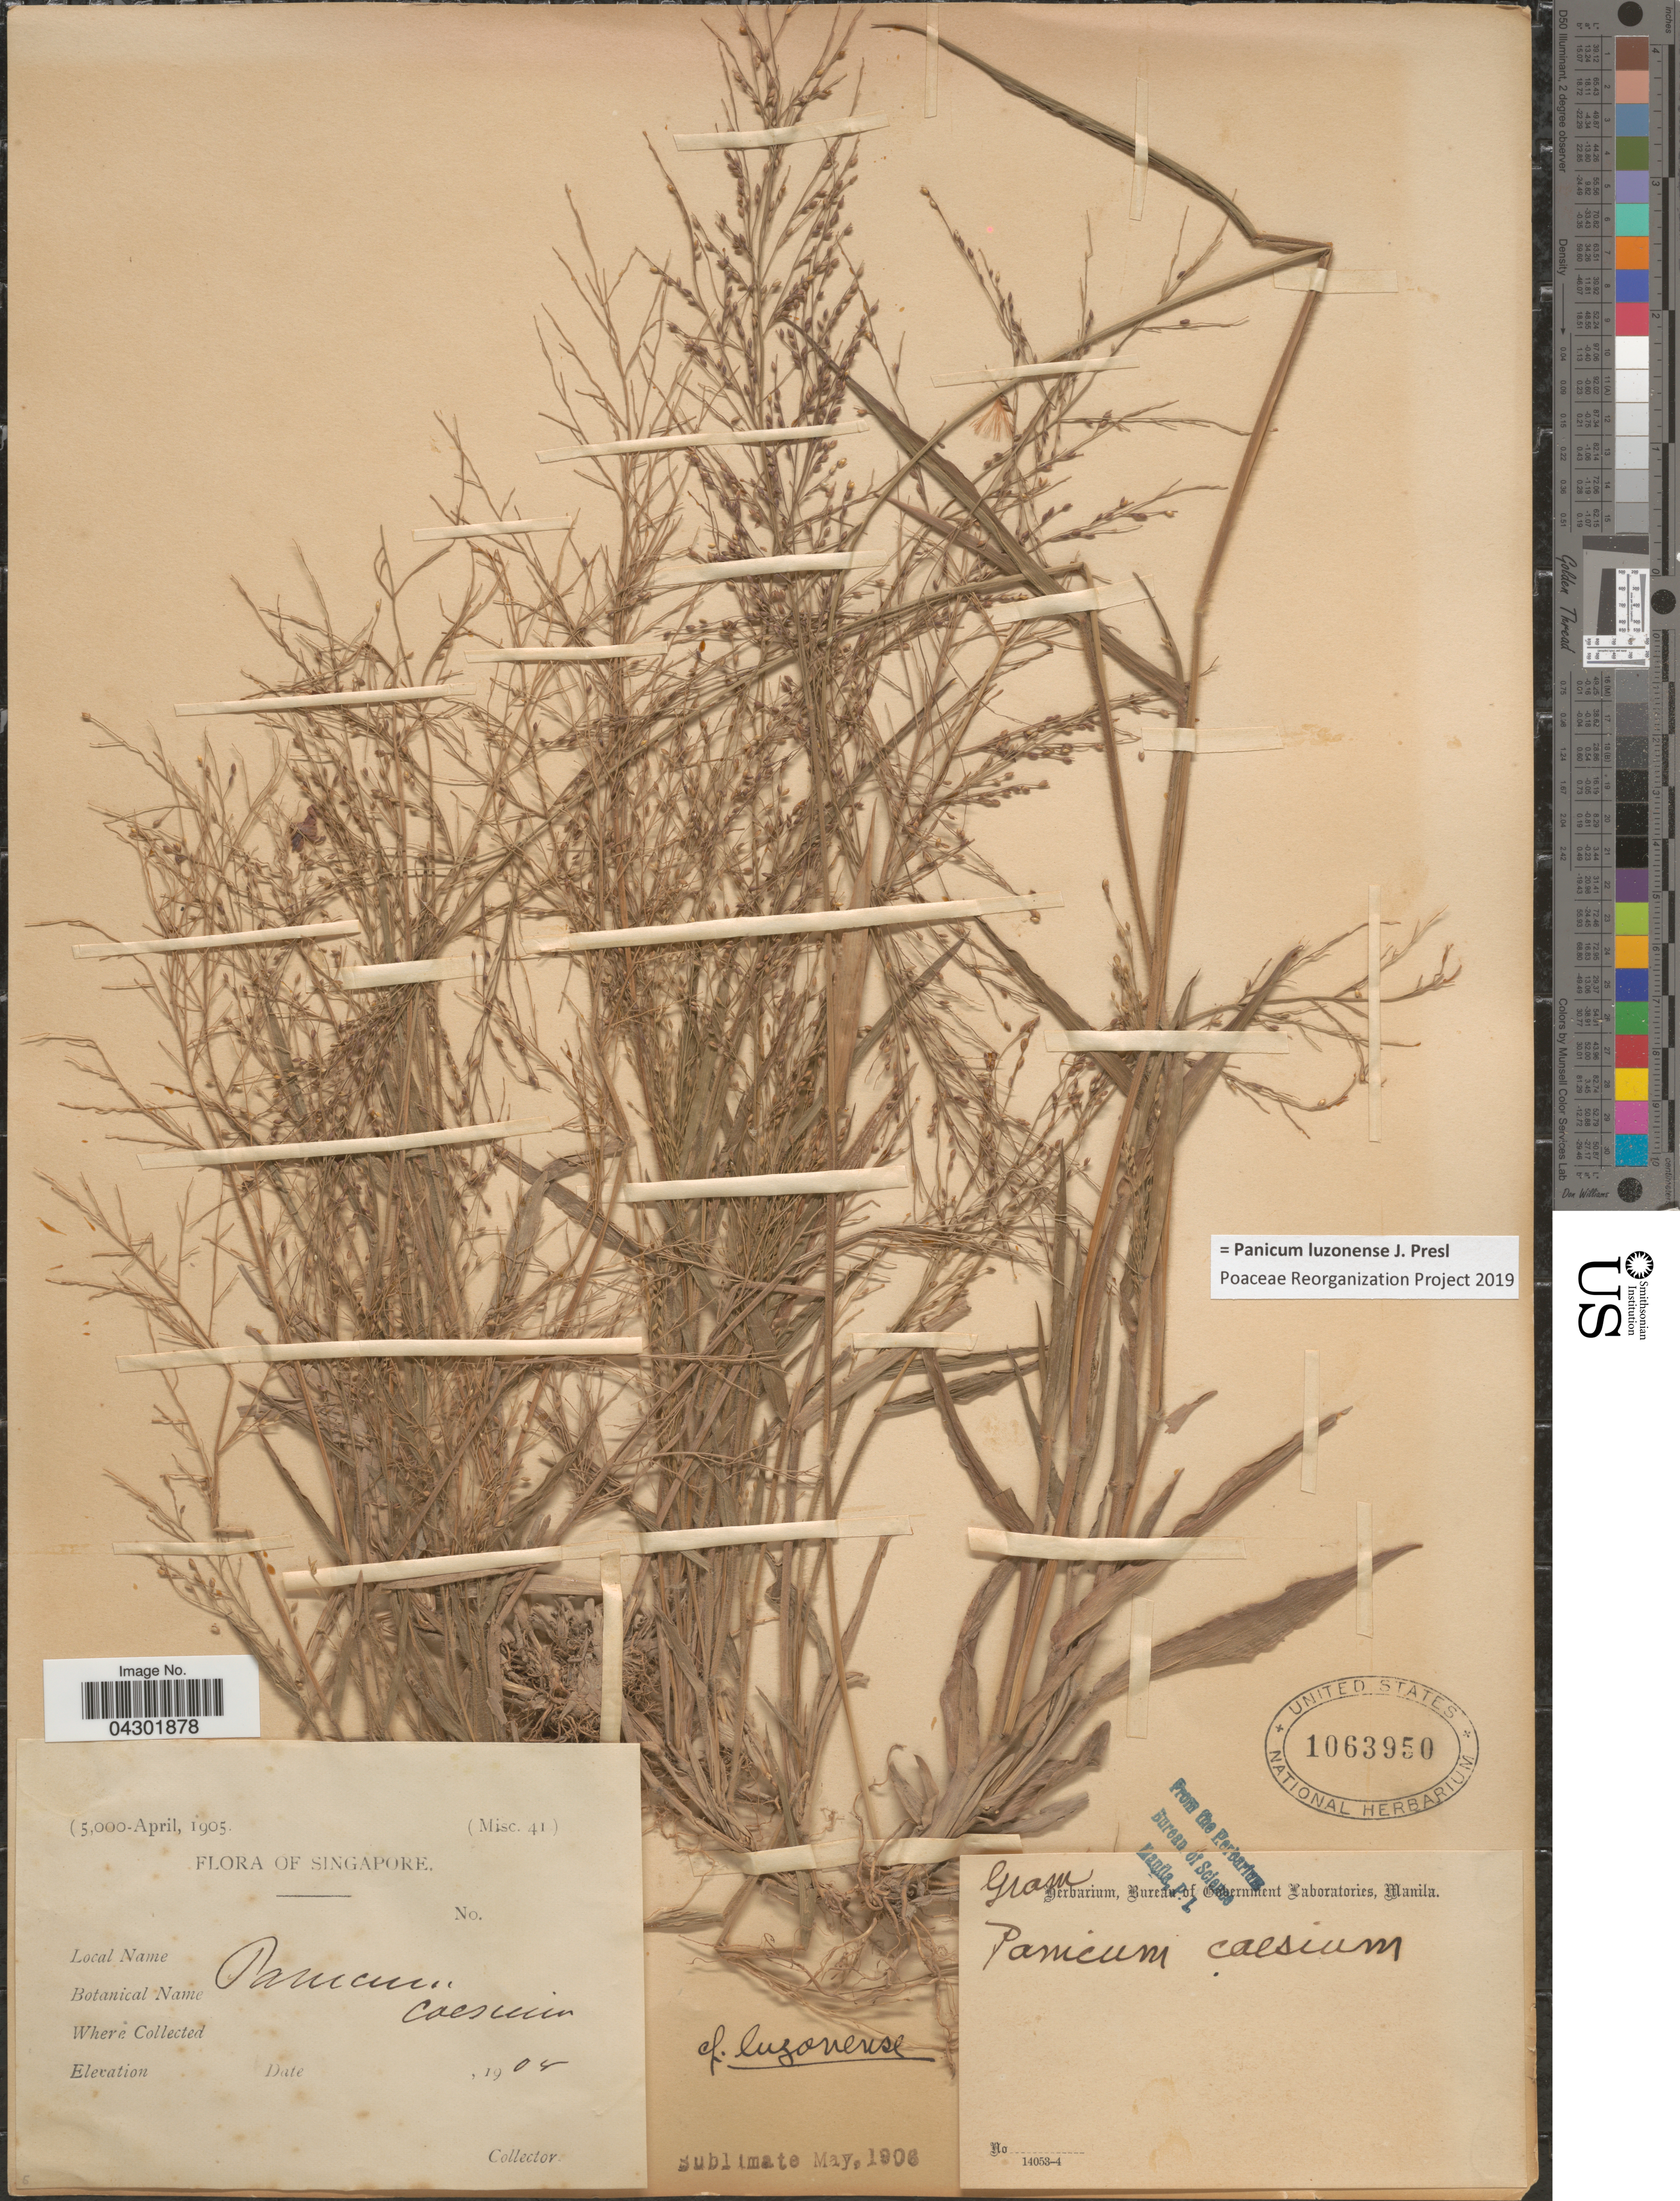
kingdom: Plantae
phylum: Tracheophyta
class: Liliopsida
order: Poales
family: Poaceae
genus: Panicum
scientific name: Panicum luzonense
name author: J. Presl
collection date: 1905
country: Singapore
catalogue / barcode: US 1063950